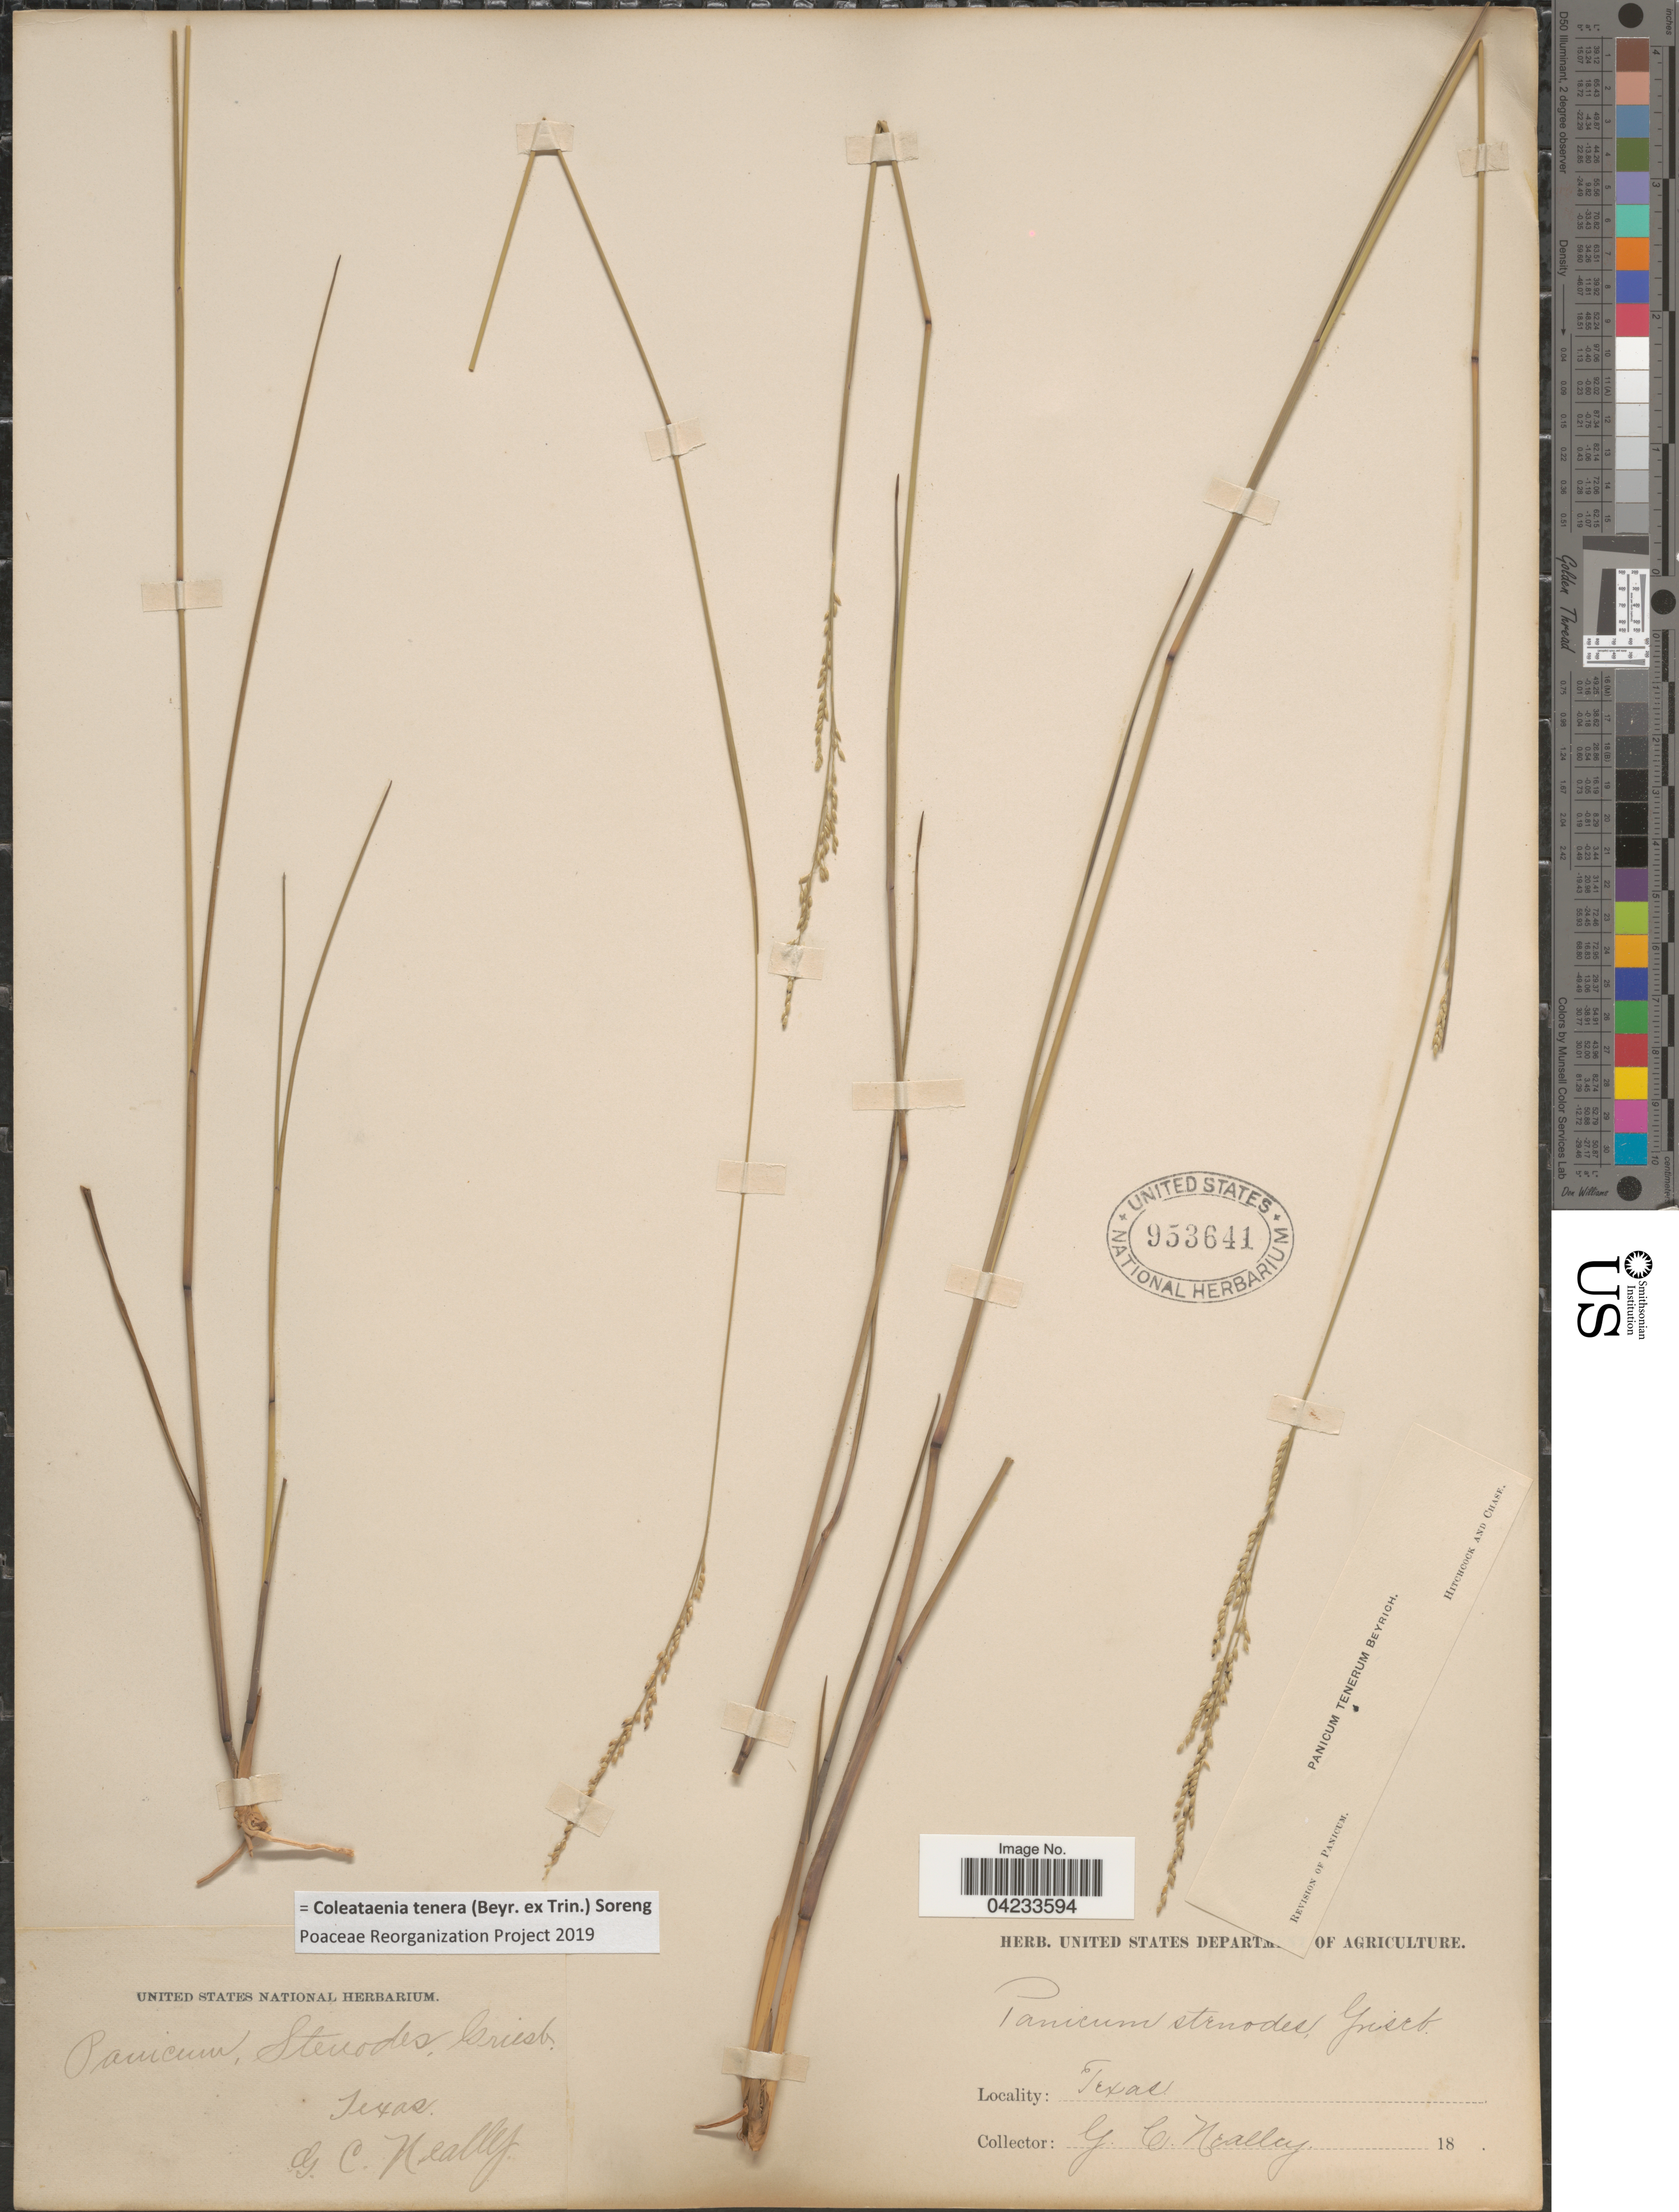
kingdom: Plantae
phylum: Tracheophyta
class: Liliopsida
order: Poales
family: Poaceae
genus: Coleataenia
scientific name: Coleataenia tenera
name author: (Beyr. ex Trin.) Soreng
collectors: G. C. Nealley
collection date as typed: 18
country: United States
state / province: Texas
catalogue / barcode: US 953641